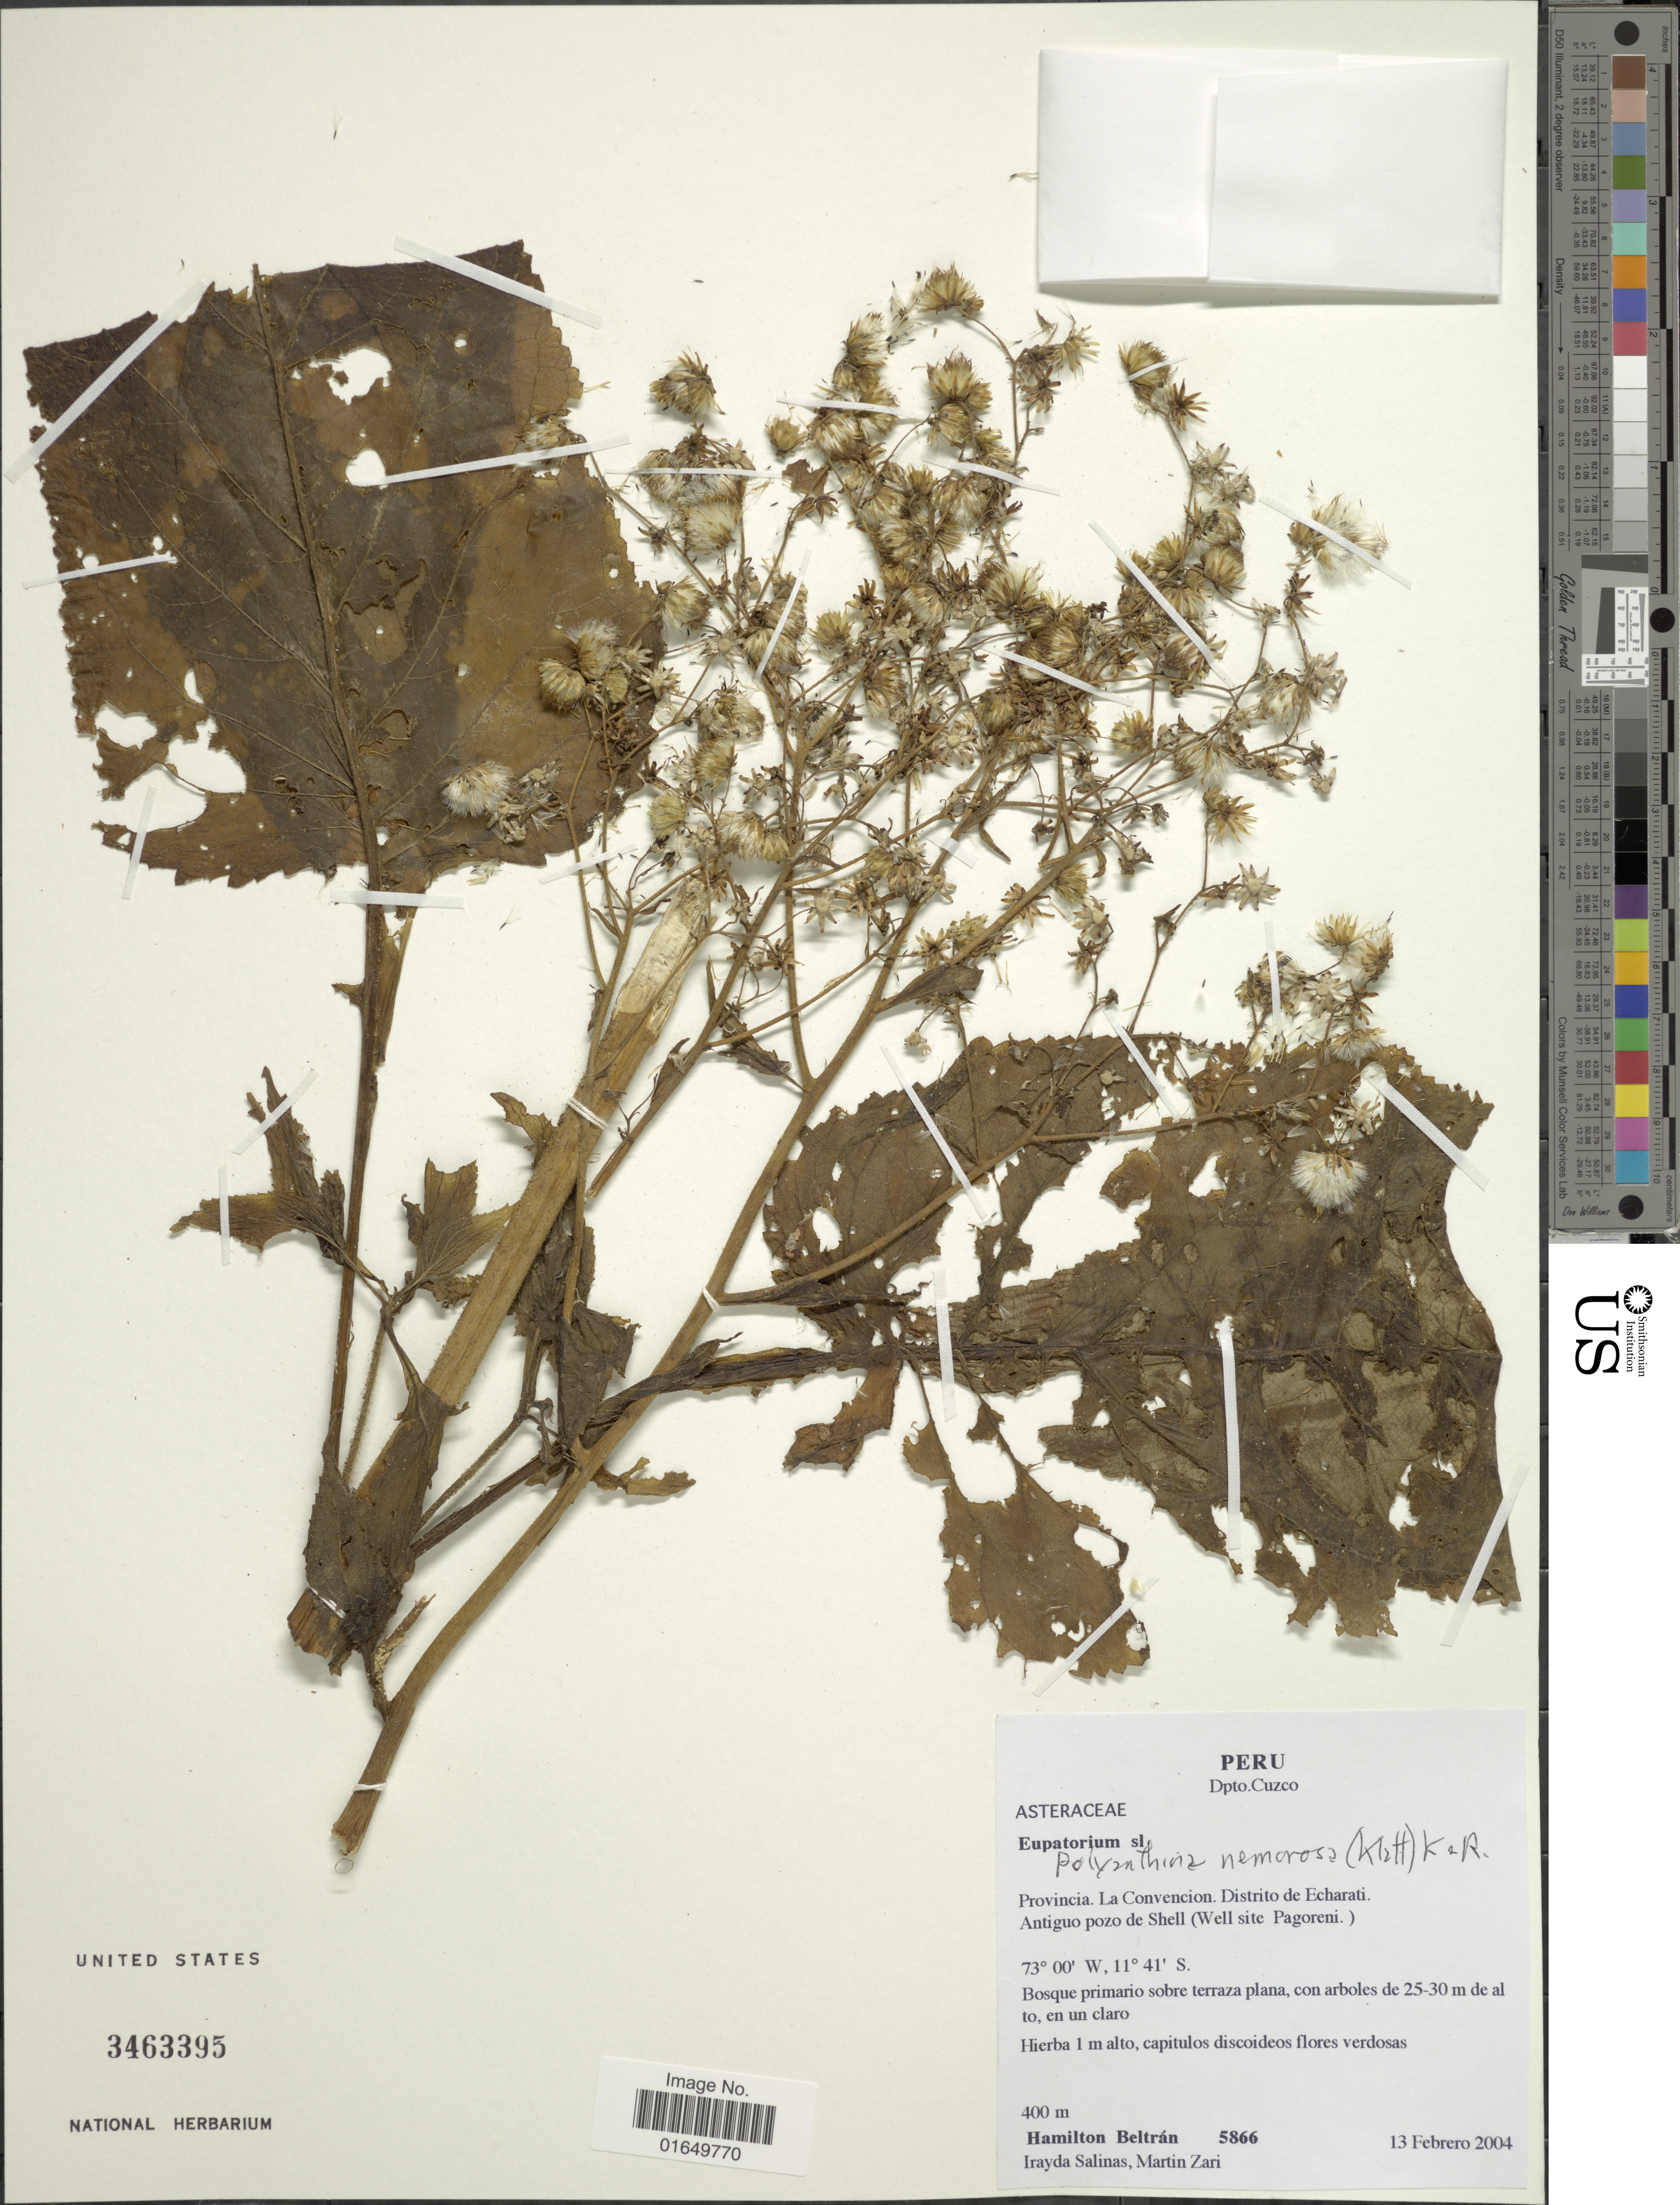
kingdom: Plantae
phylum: Tracheophyta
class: Magnoliopsida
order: Asterales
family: Asteraceae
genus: Polyanthina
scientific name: Polyanthina nemorosa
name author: (Klatt) R.M. King & H. Rob.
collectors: H. Beltran, I. Salinas & M. Zari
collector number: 5866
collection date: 2004-02-13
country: Peru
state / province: Cusco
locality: Provincia. La Convencion. Distrito de Echarati. Antiguo pozo de Shell (Well site Pagoreni)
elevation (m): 400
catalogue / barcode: US 3463395